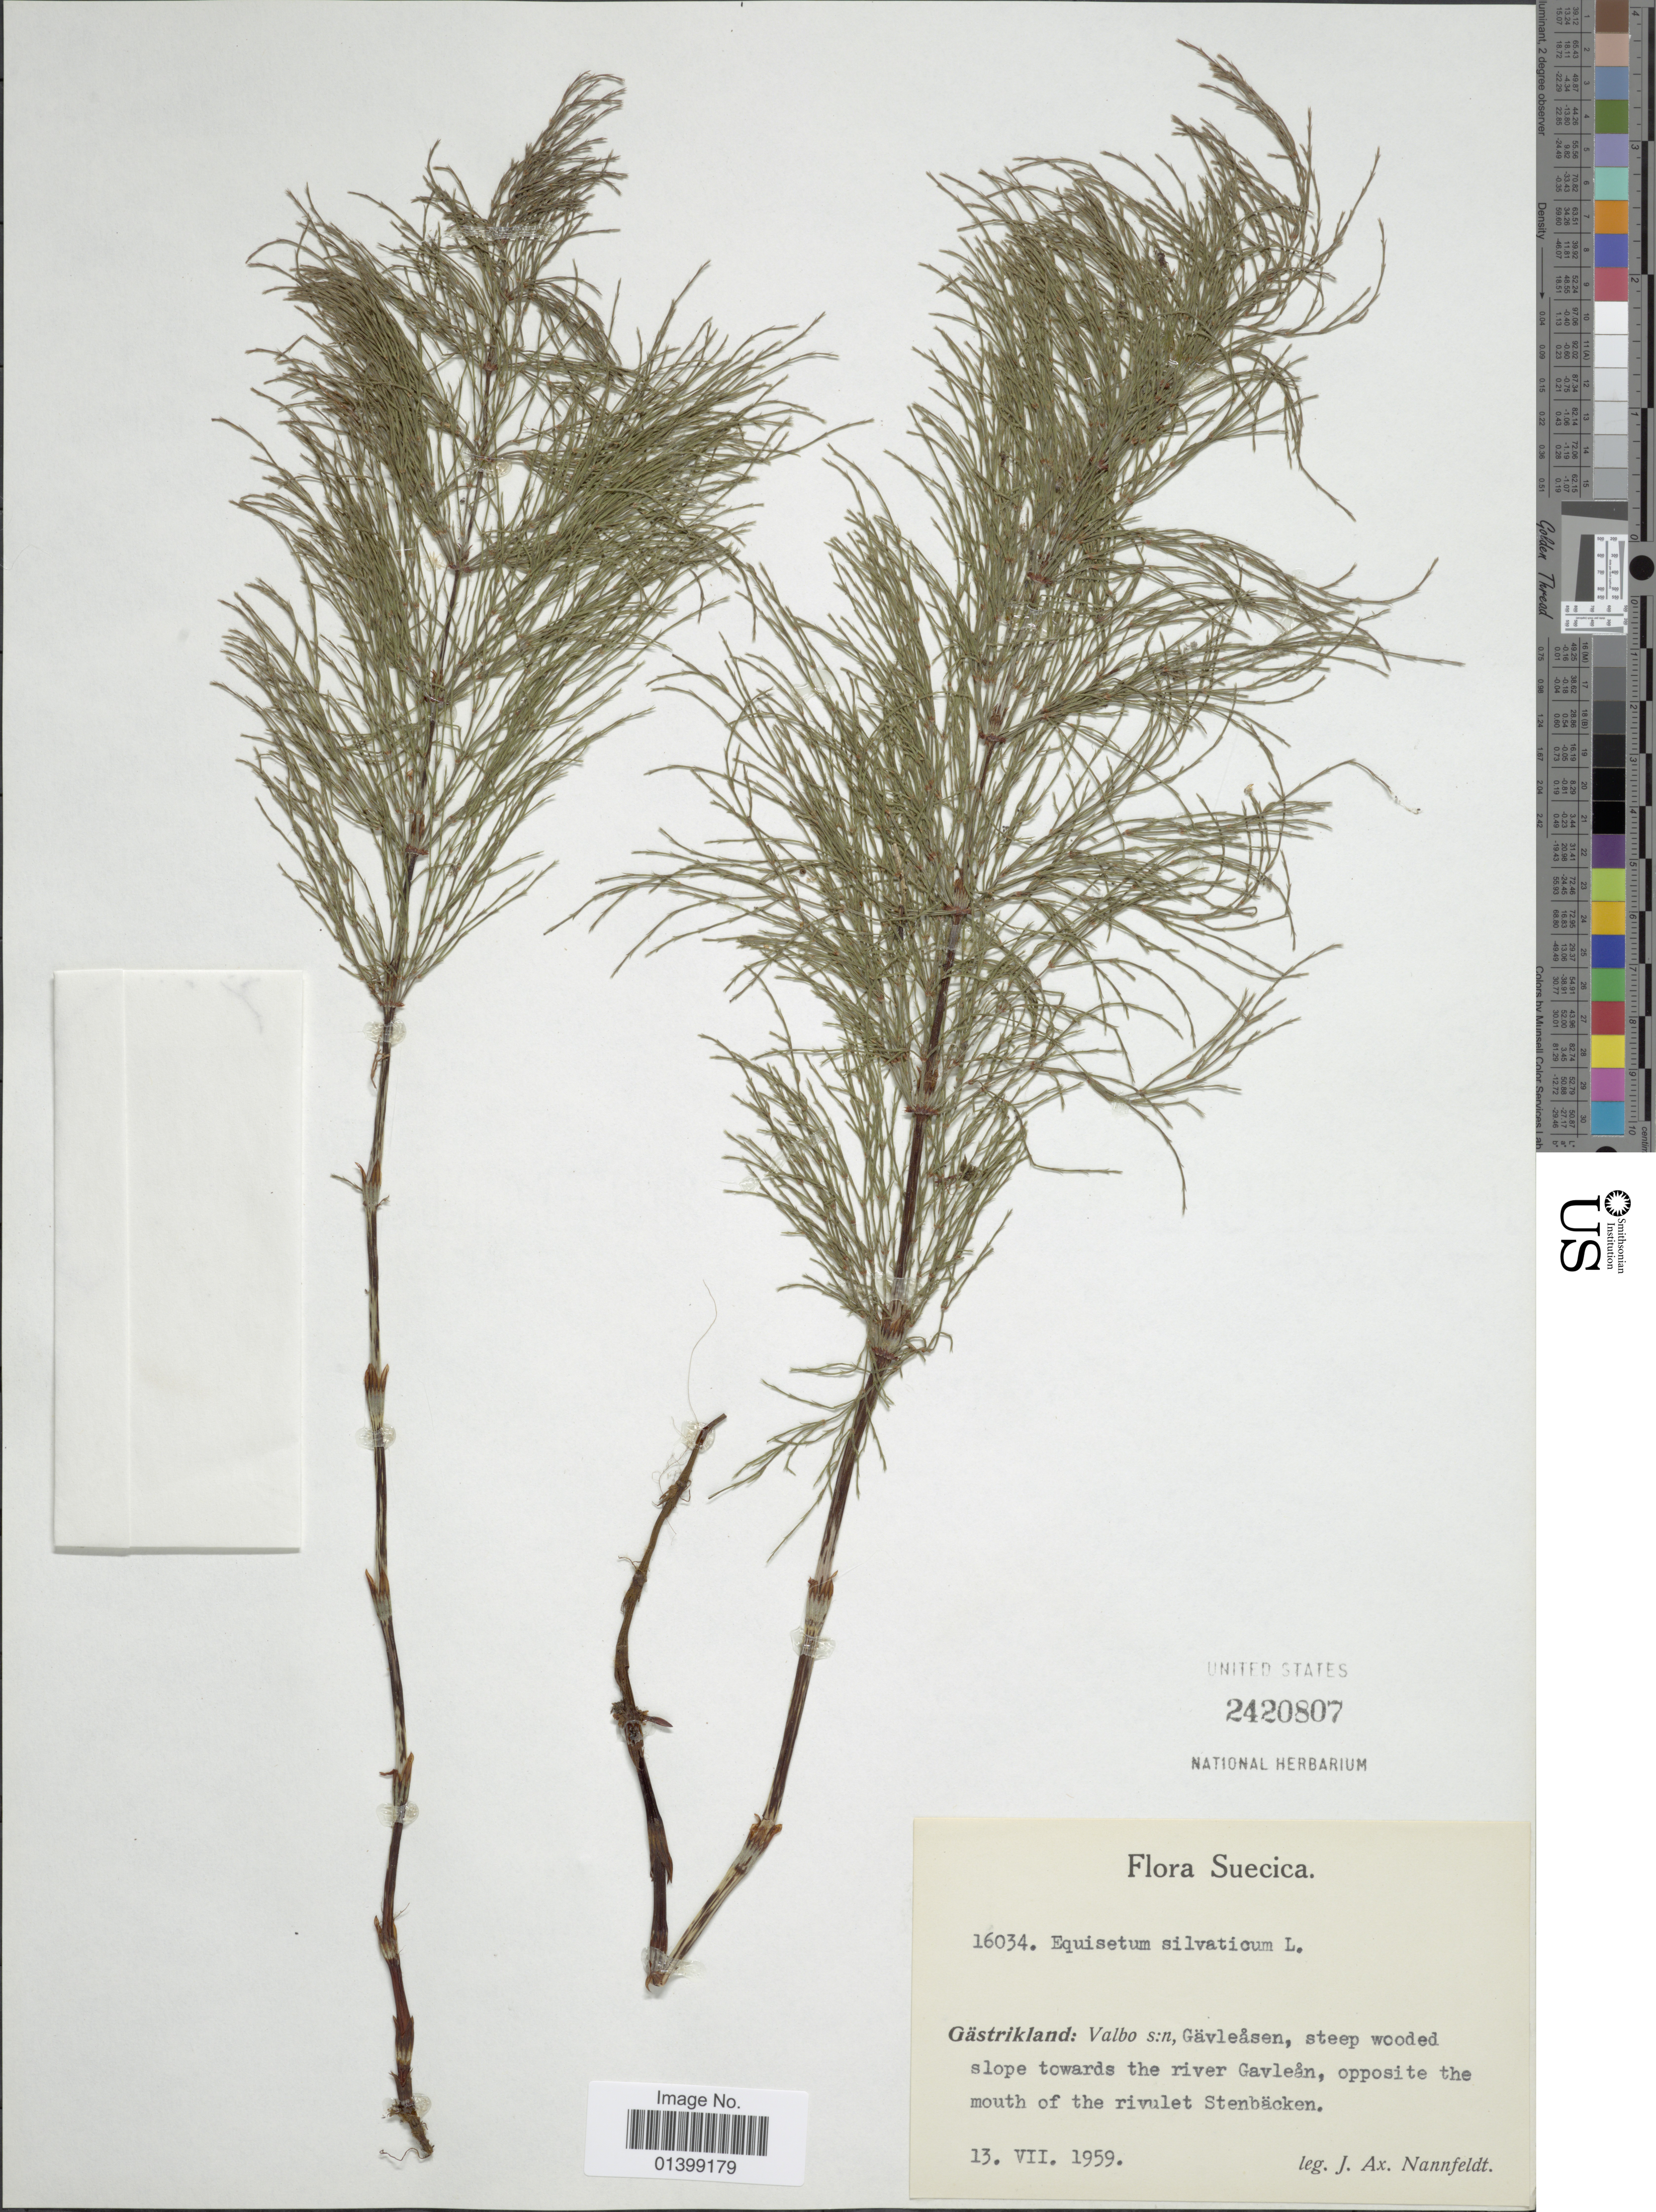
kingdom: Plantae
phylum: Tracheophyta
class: Polypodiopsida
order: Equisetales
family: Equisetaceae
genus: Equisetum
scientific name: Equisetum sylvaticum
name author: L.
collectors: J. Nannfeldt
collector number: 16034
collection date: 1959-07-13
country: Sweden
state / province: Gavleborg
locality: Gästrikland: Valbo s:n, Gävleåsen, steep wooded slope towards the river Gavleån, opposite the mouth of the rivulet Stenbäcken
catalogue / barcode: US 2420807